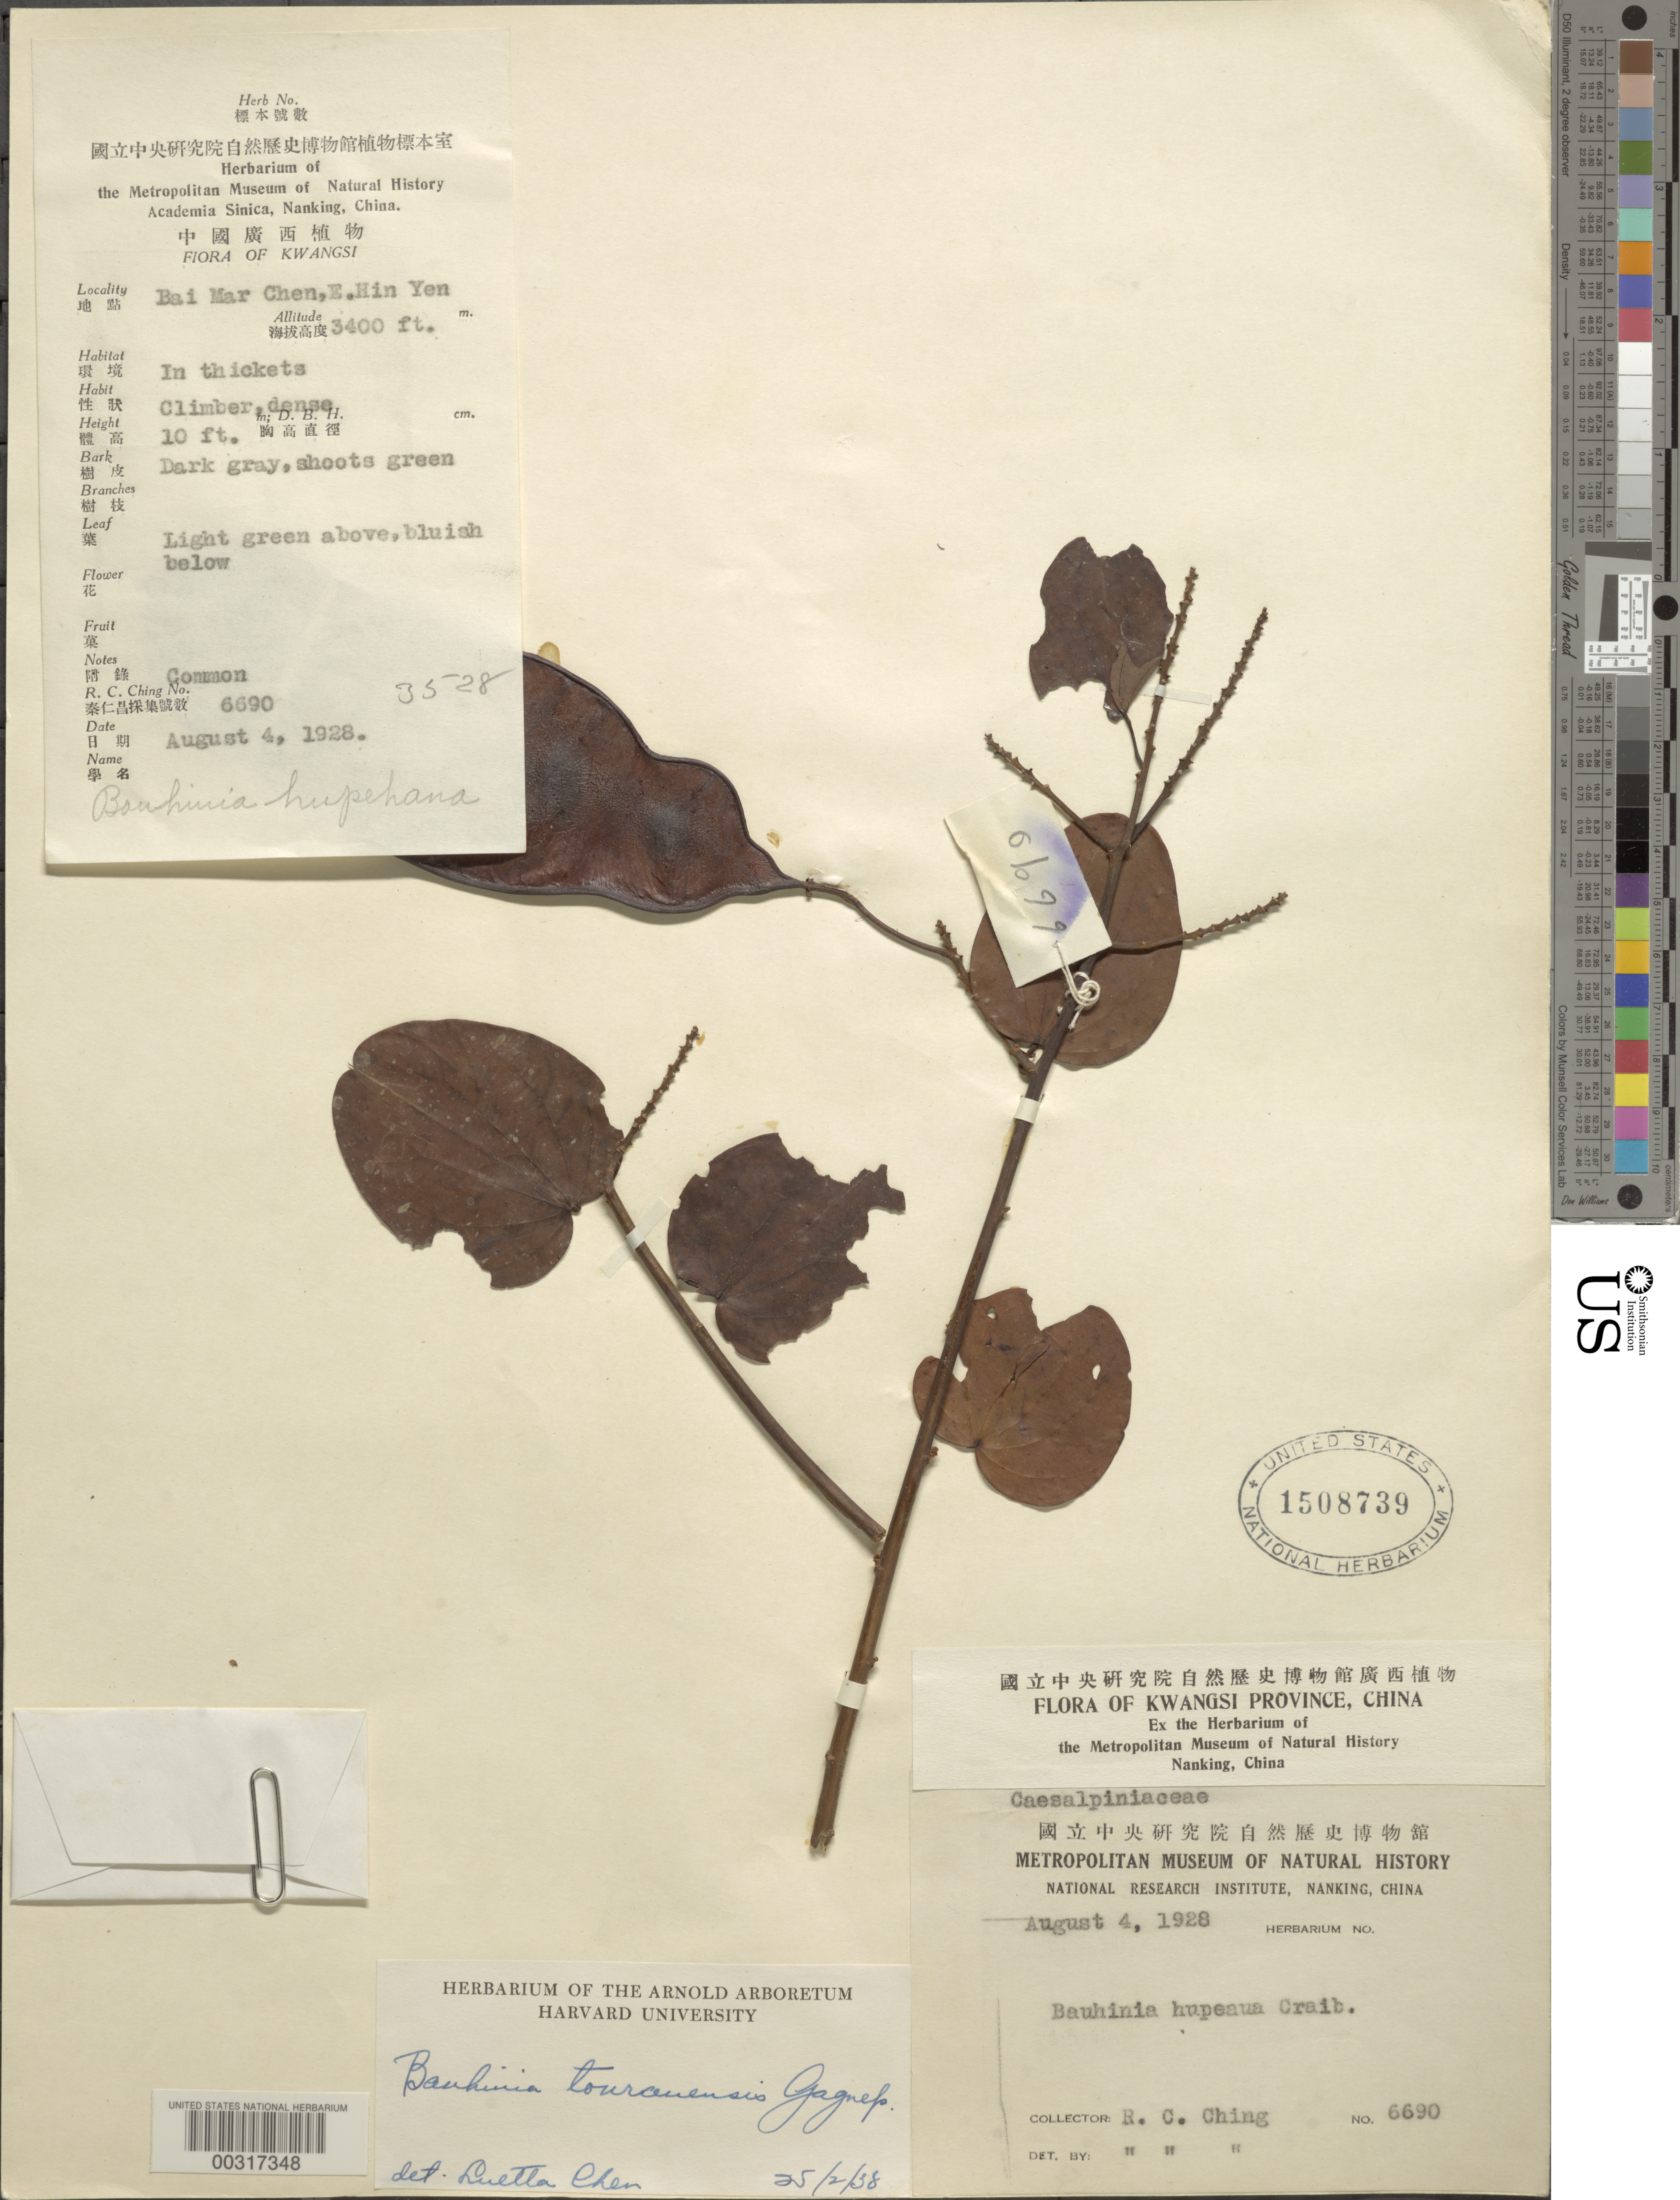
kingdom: Plantae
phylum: Tracheophyta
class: Magnoliopsida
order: Fabales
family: Fabaceae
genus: Cheniella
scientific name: Cheniella touranensis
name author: (Gagnep.) R. Clark & Mackinder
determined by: U.S. National Herbarium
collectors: R. C. Ching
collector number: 6715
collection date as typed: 05 Aug 1928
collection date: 1928-08-05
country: China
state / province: Guangxi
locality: Bian chen, e. hin yen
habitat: In thickets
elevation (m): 853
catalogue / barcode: US 1508745